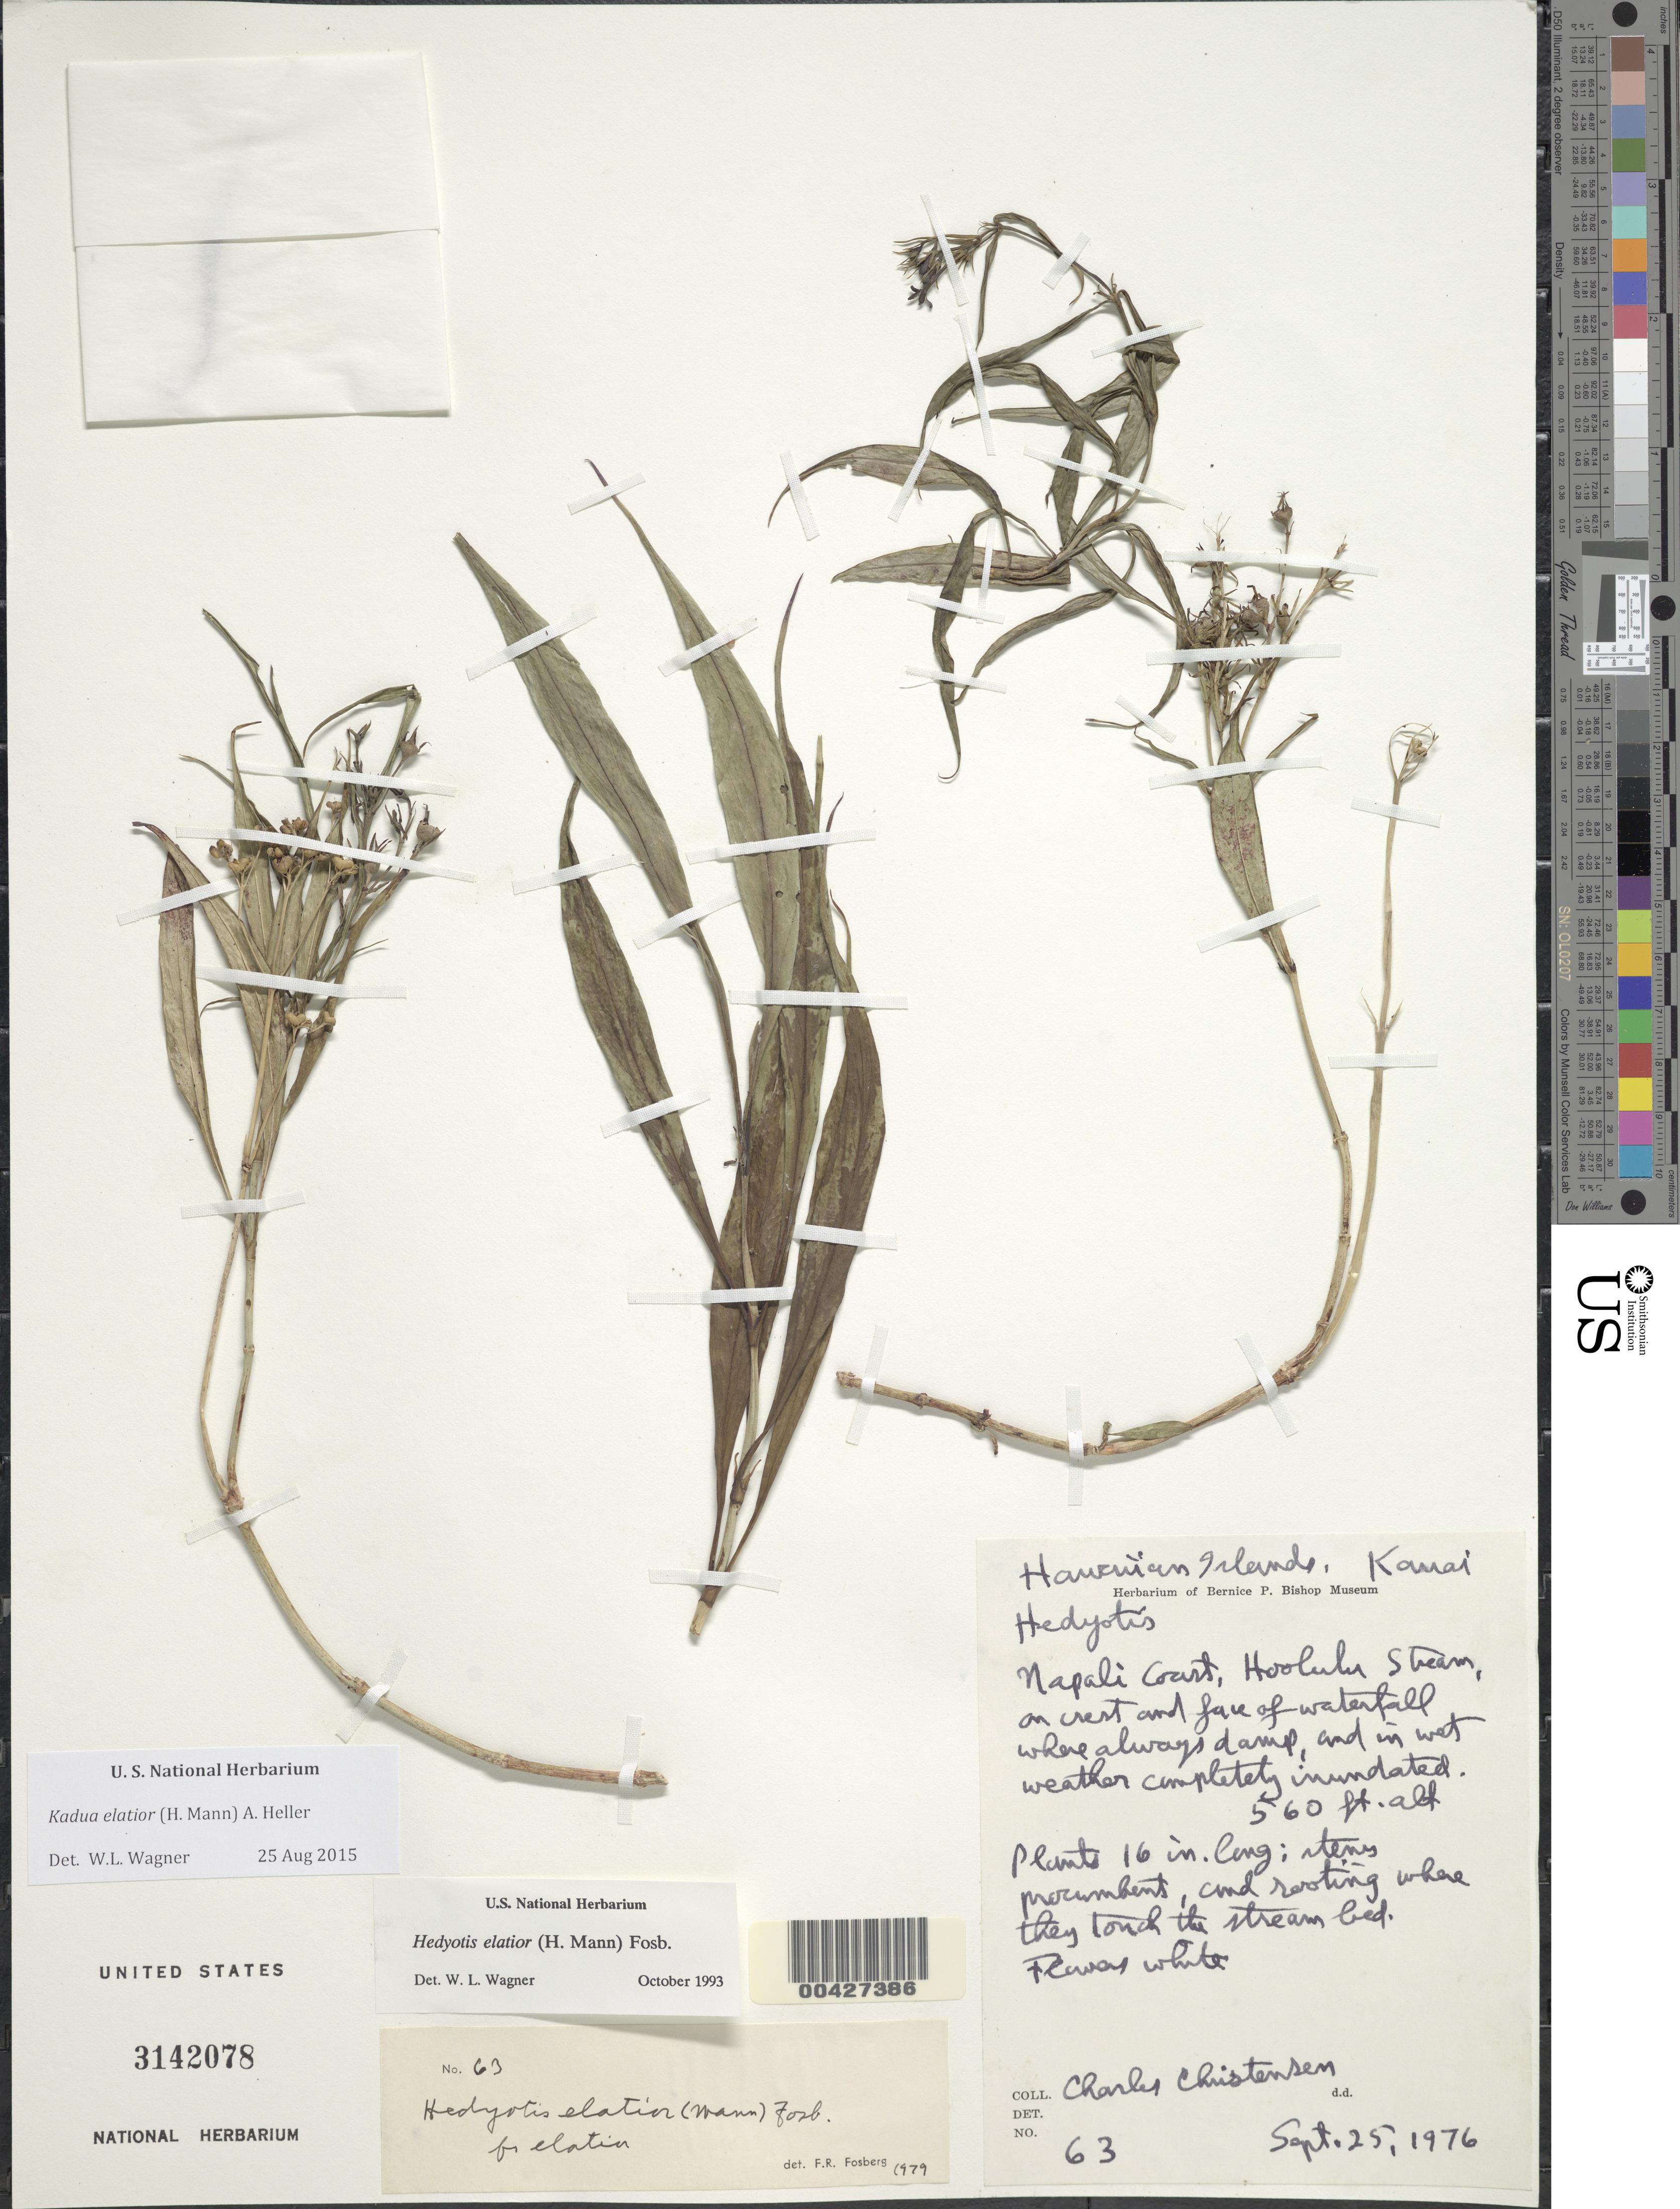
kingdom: Plantae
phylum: Tracheophyta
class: Magnoliopsida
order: Gentianales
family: Rubiaceae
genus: Kadua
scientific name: Kadua elatior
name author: (H. Mann) A. Heller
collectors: C. Christensen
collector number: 63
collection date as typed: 25 Sep 1976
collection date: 1976-09-25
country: United States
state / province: Hawaii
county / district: Kauai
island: Kaua'i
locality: Napali Coast, Hoolulu Stream.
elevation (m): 171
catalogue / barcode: US 3142078